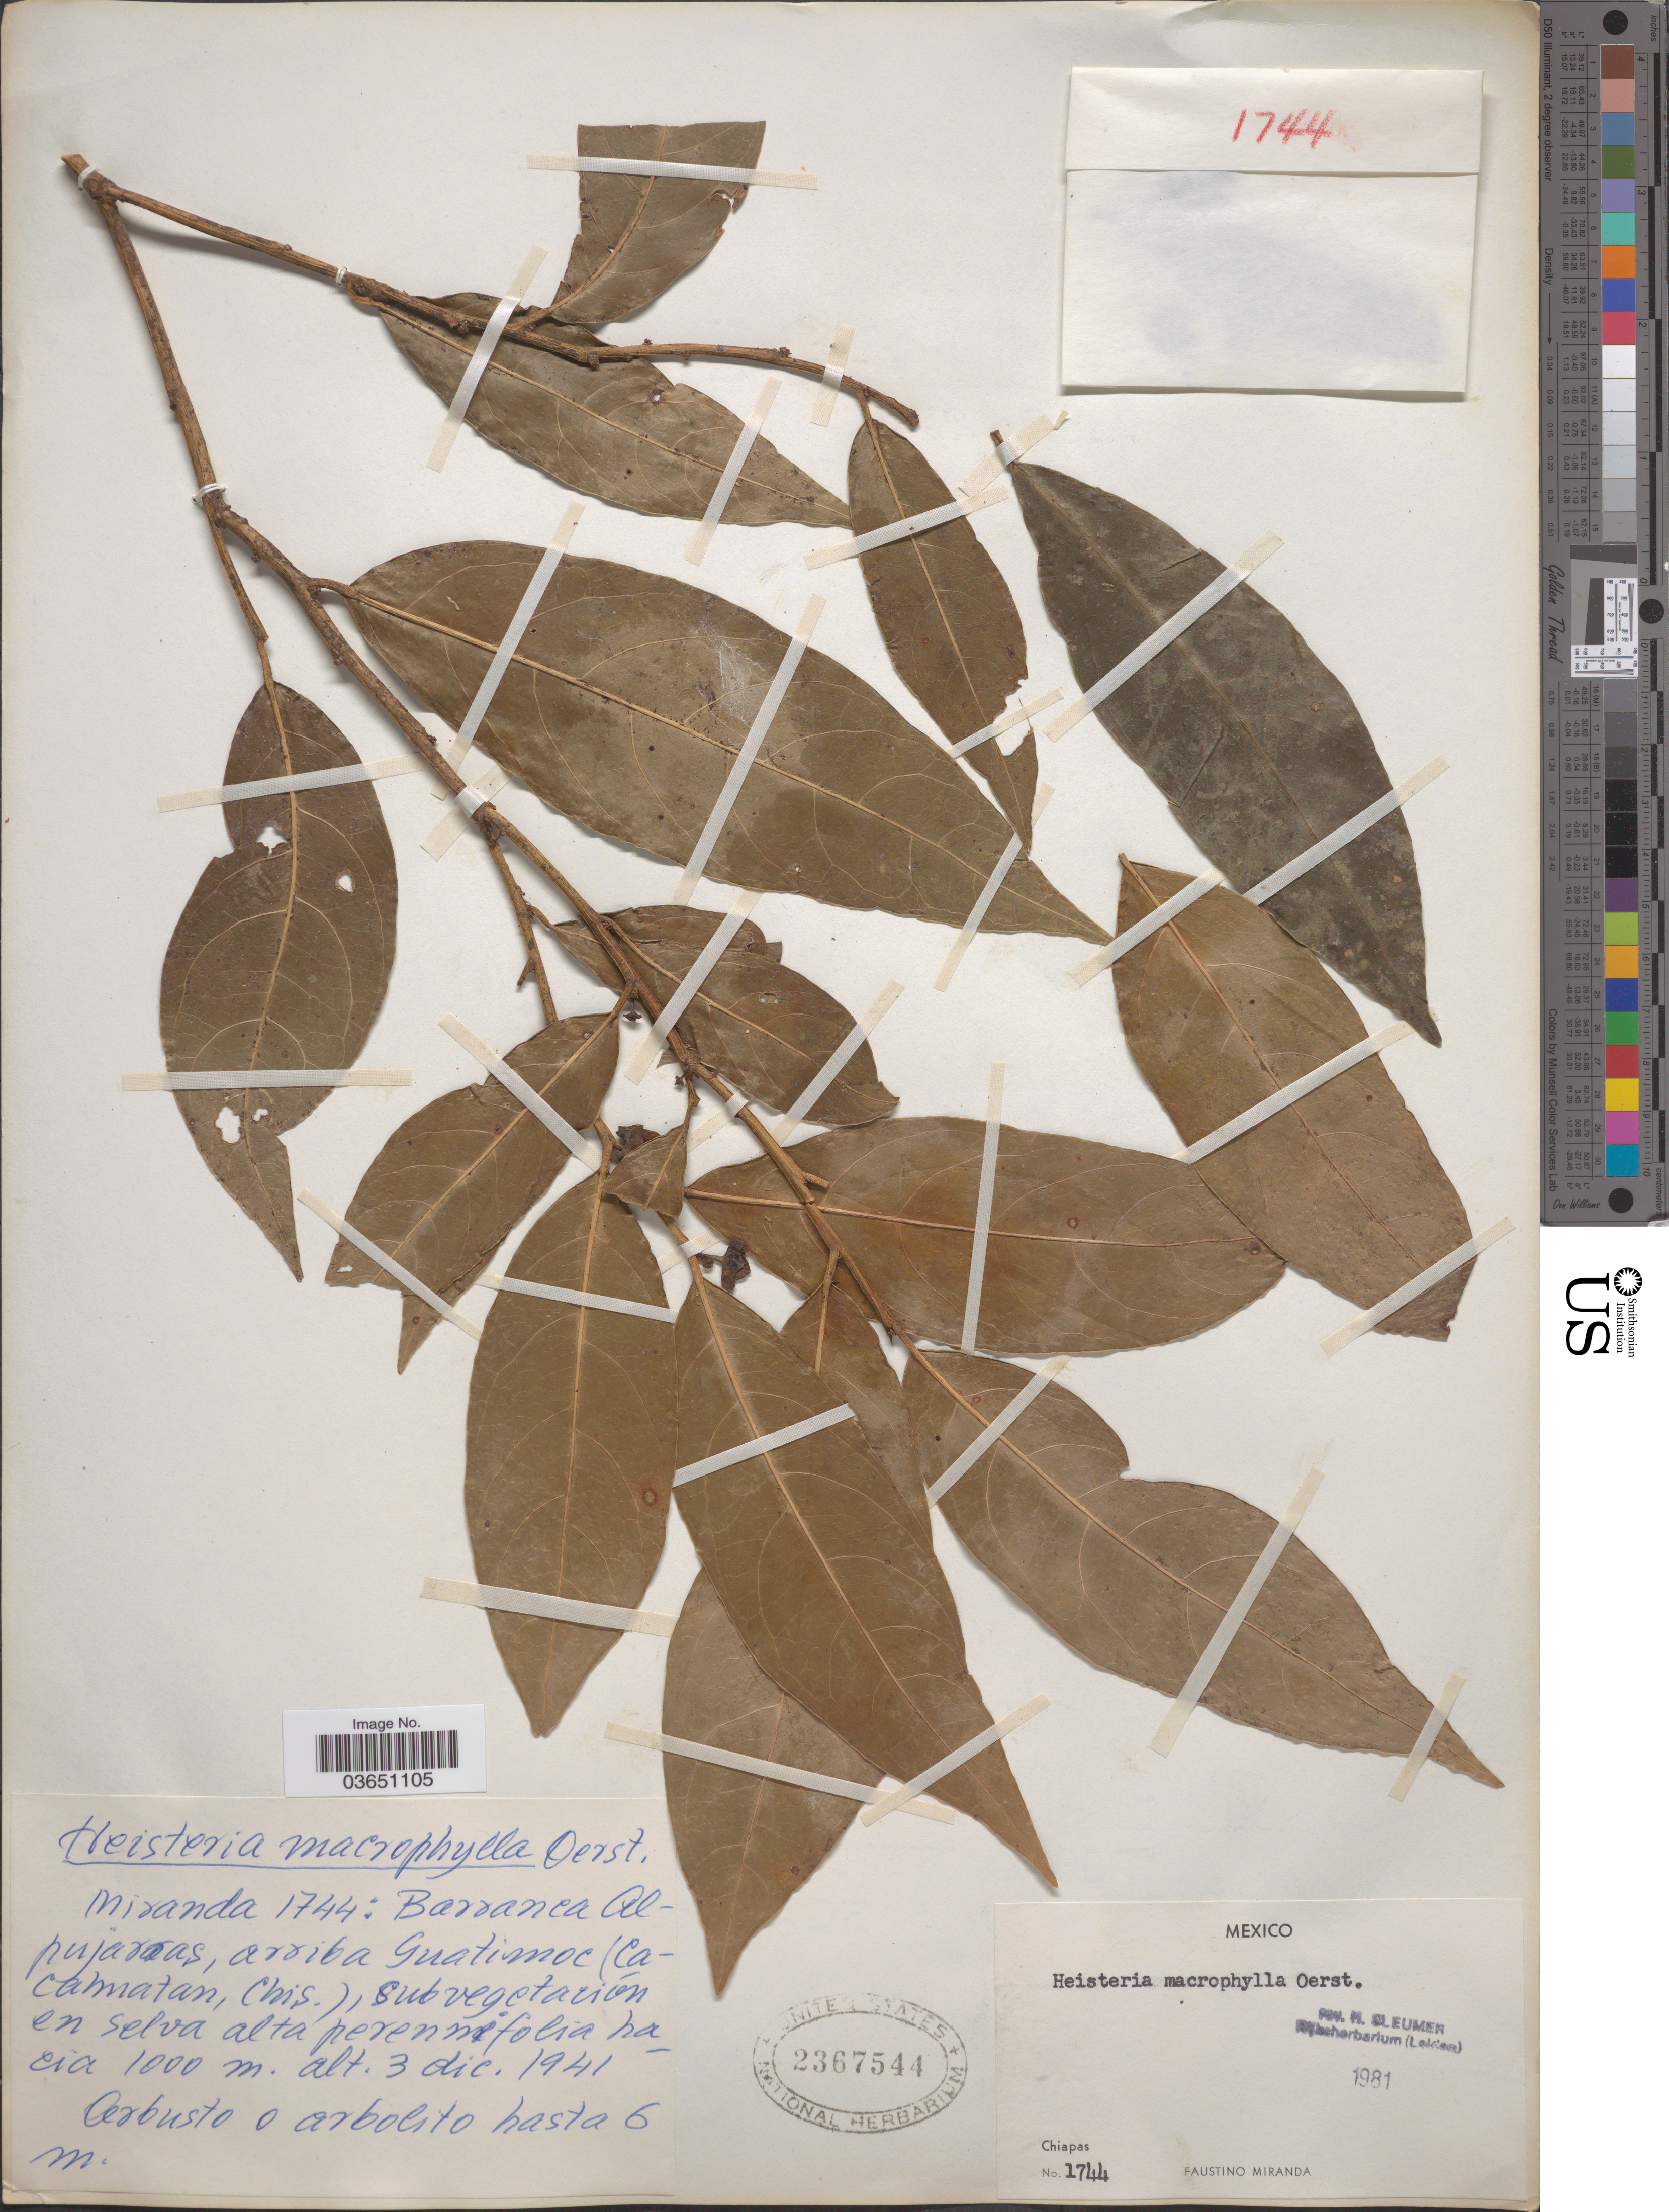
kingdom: Plantae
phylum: Tracheophyta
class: Magnoliopsida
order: Santalales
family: Erythropalaceae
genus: Heisteria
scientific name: Heisteria macrophylla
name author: Oerst.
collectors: F. Miranda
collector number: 1744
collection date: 1941-12-03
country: Mexico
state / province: Chiapas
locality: Barranca Alpujaroas, arriba Guatimoc (Cacahuatan).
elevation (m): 1000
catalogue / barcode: US 2367544